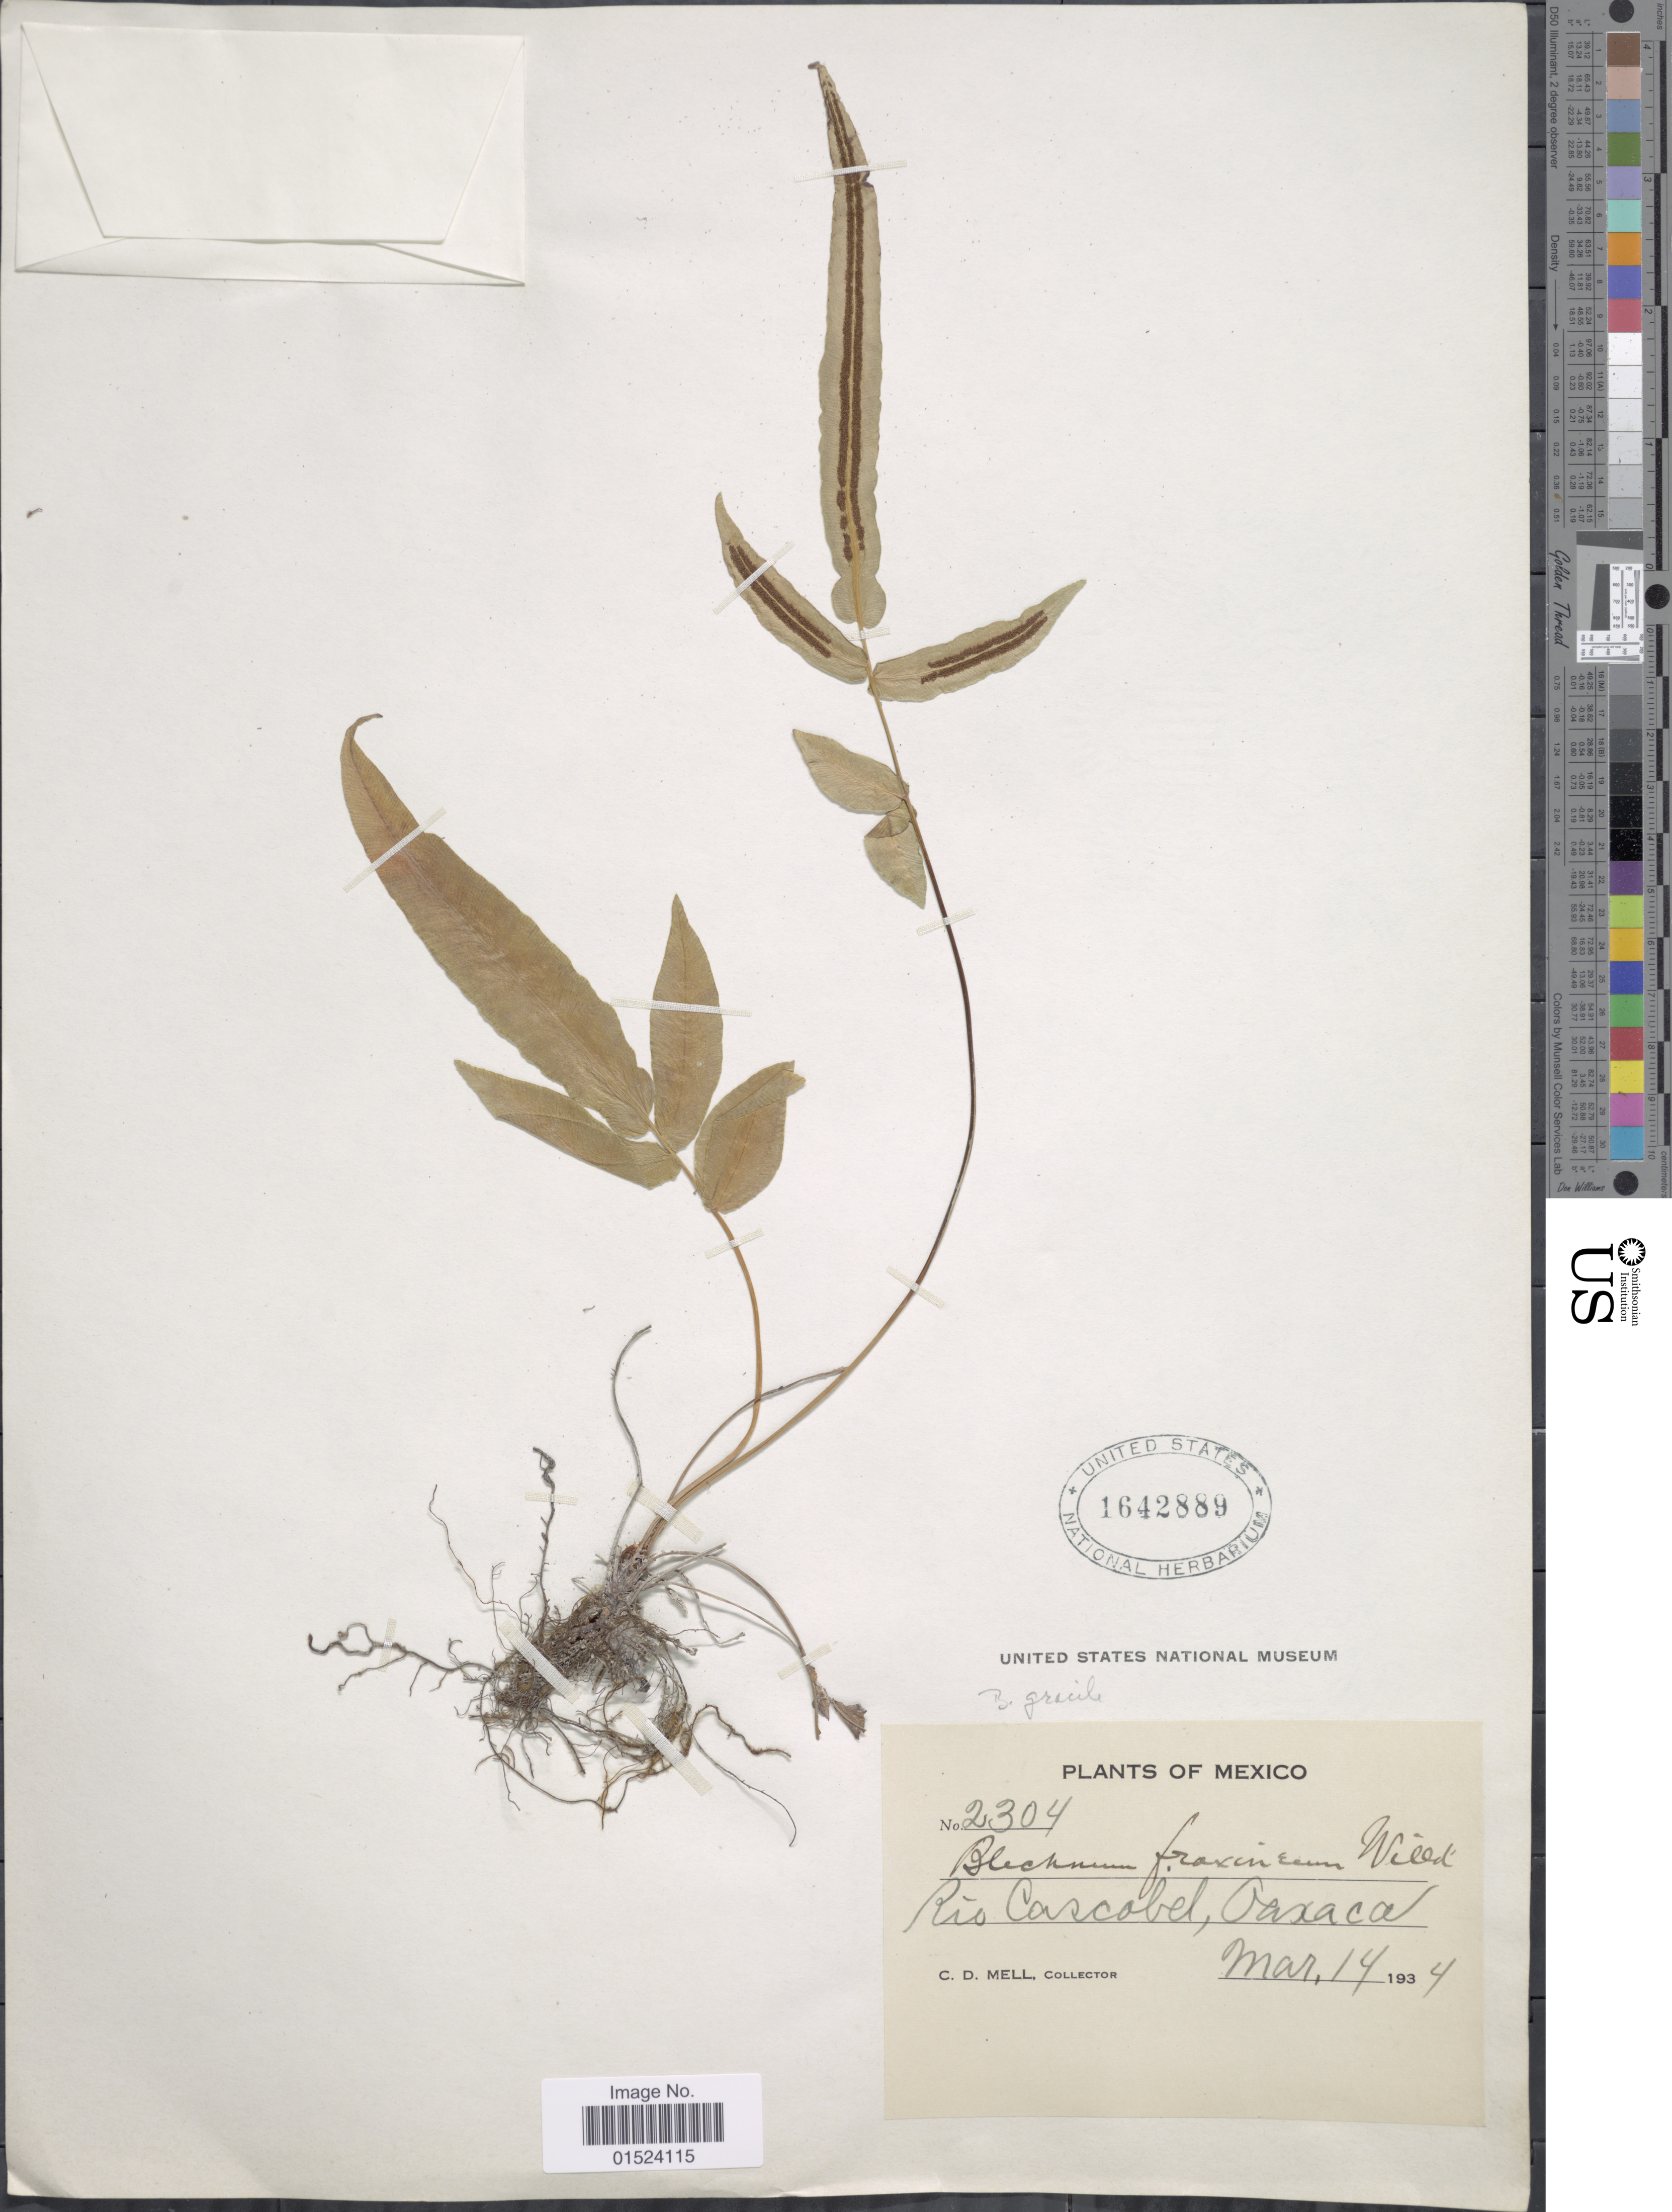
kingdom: Plantae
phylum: Tracheophyta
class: Polypodiopsida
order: Polypodiales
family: Blechnaceae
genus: Blechnum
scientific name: Blechnum gracile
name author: Kaulf.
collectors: C. D. Mell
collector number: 2304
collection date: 1934-03-14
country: Mexico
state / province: Oaxaca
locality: Río Cascobel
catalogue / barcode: US 1642889